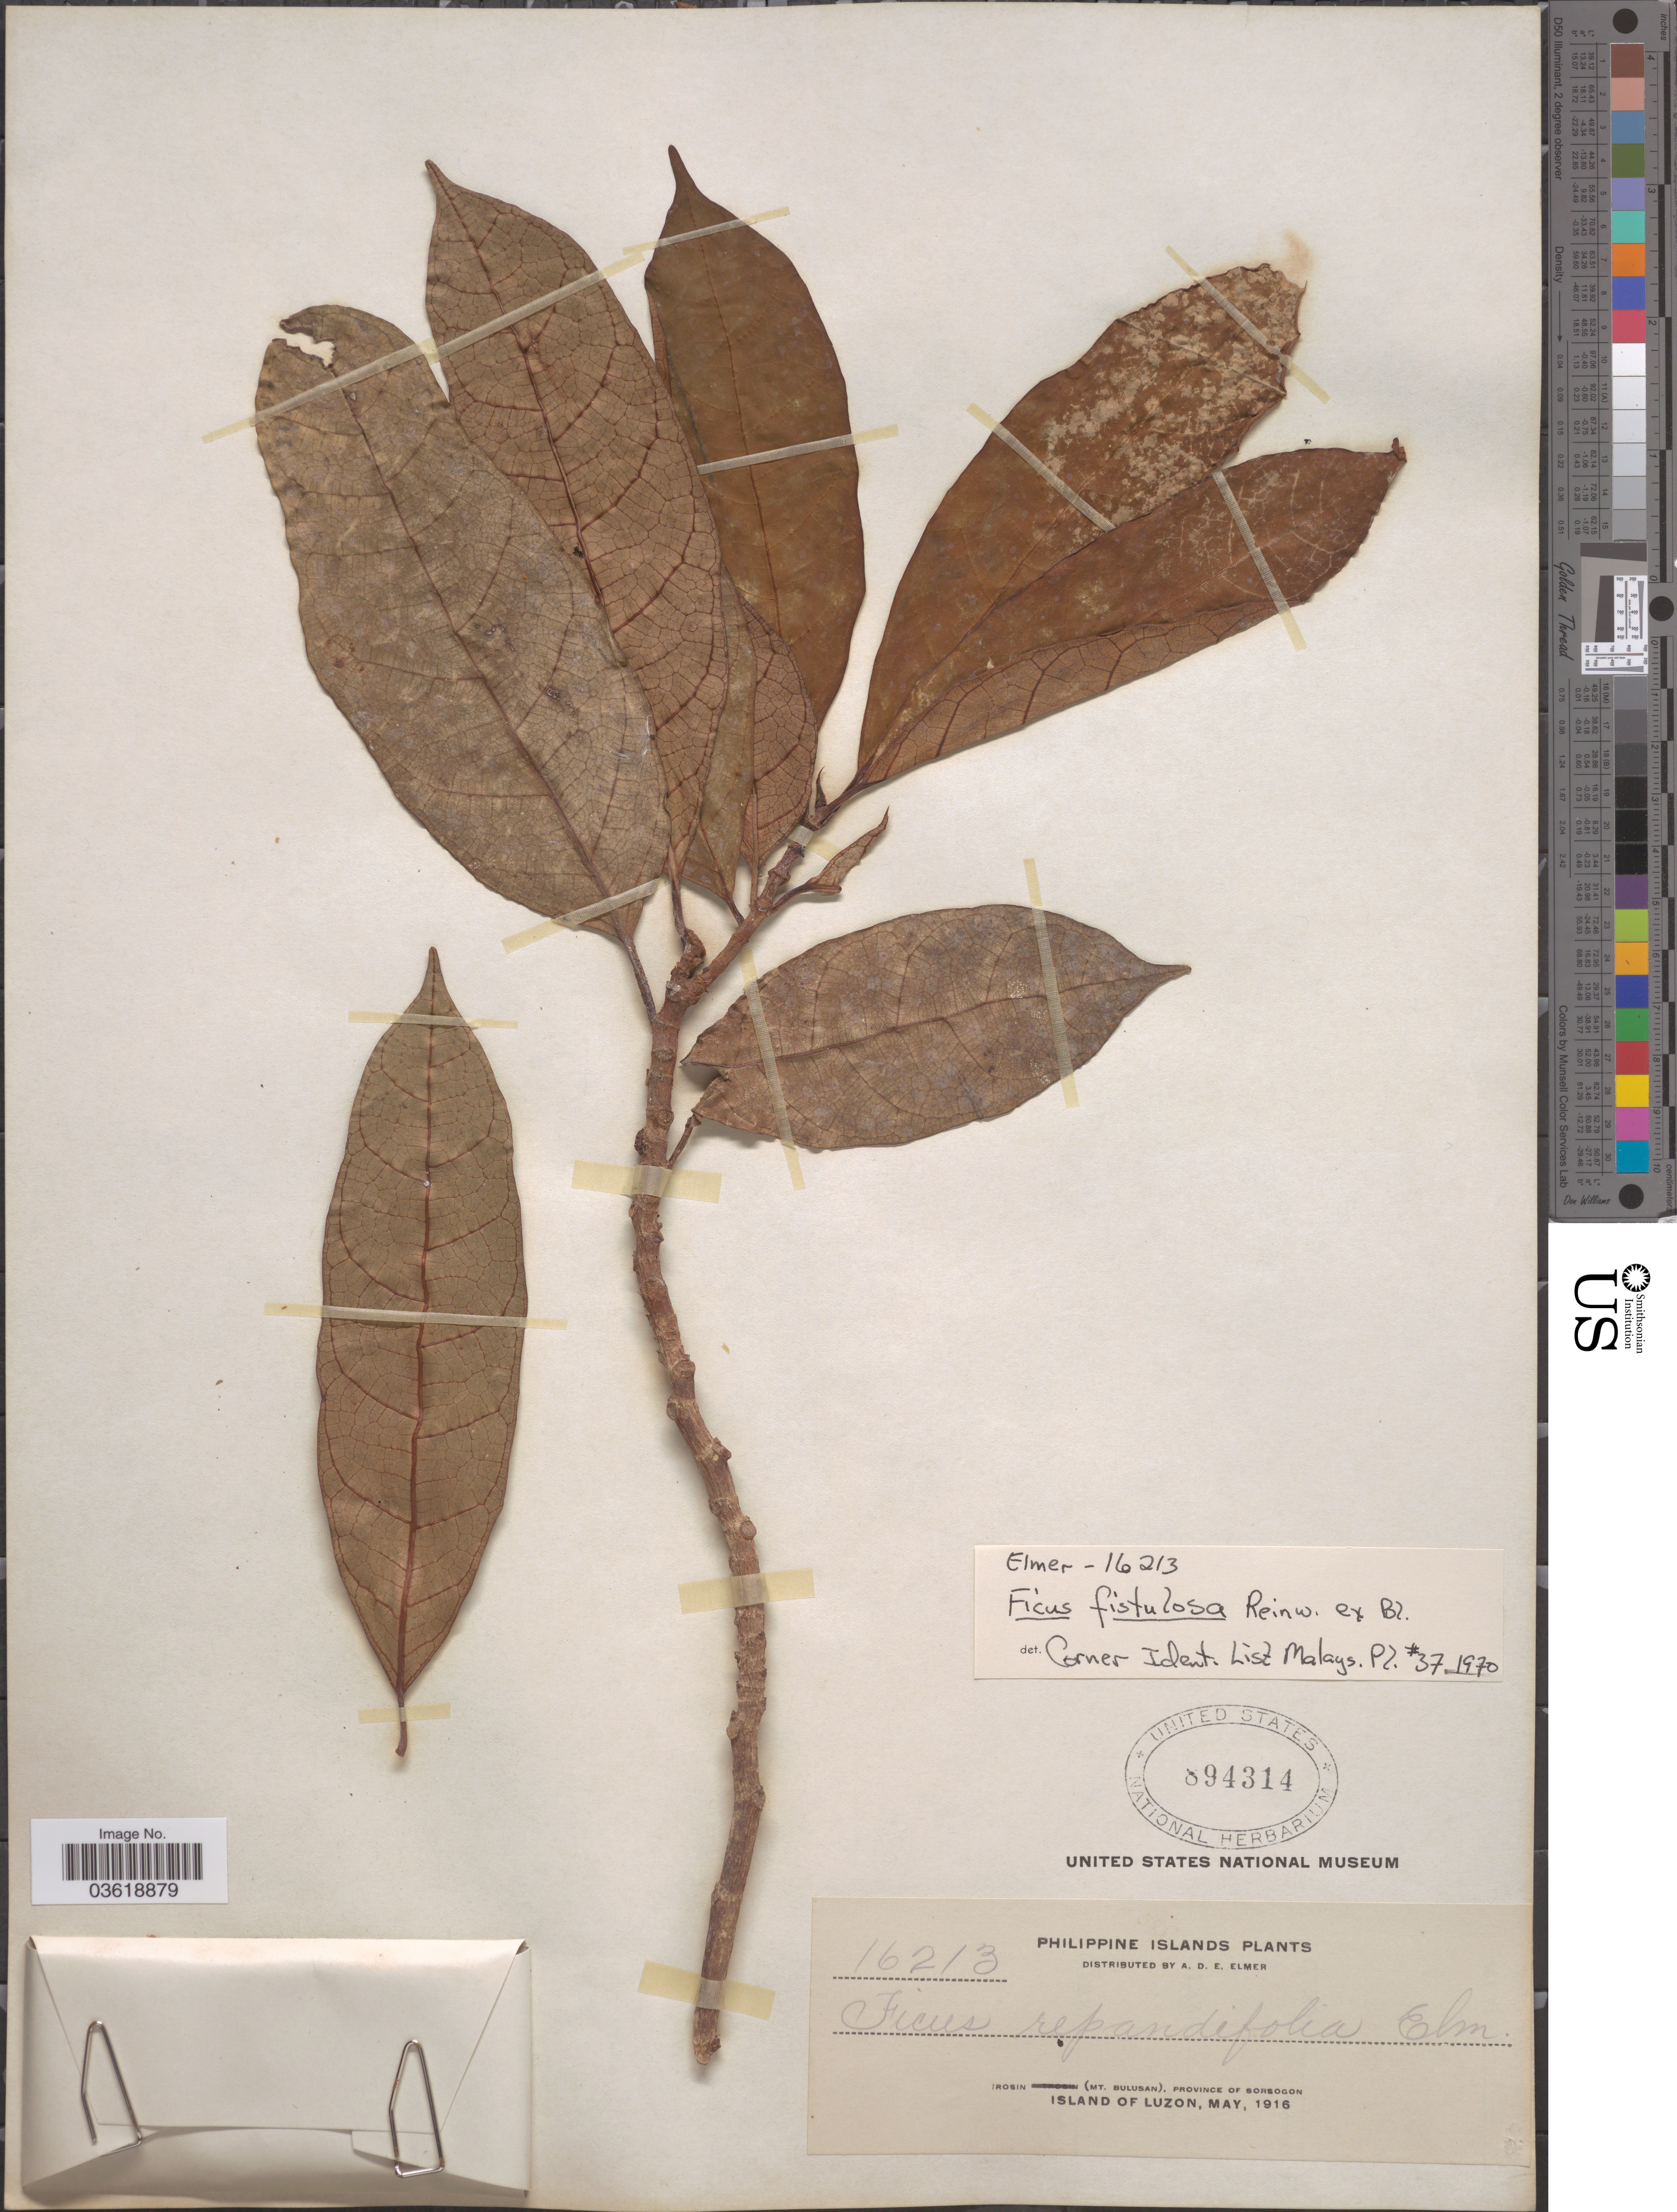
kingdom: Plantae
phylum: Tracheophyta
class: Magnoliopsida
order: Rosales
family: Moraceae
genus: Ficus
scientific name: Ficus fistulosa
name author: Reinw. ex Blume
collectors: A. D. E. Elmer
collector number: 16213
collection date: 1916-05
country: Philippines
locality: Irosin (Mt. Bulusan), Province of Sorsogon. Island of Luzon.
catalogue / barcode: US 894314